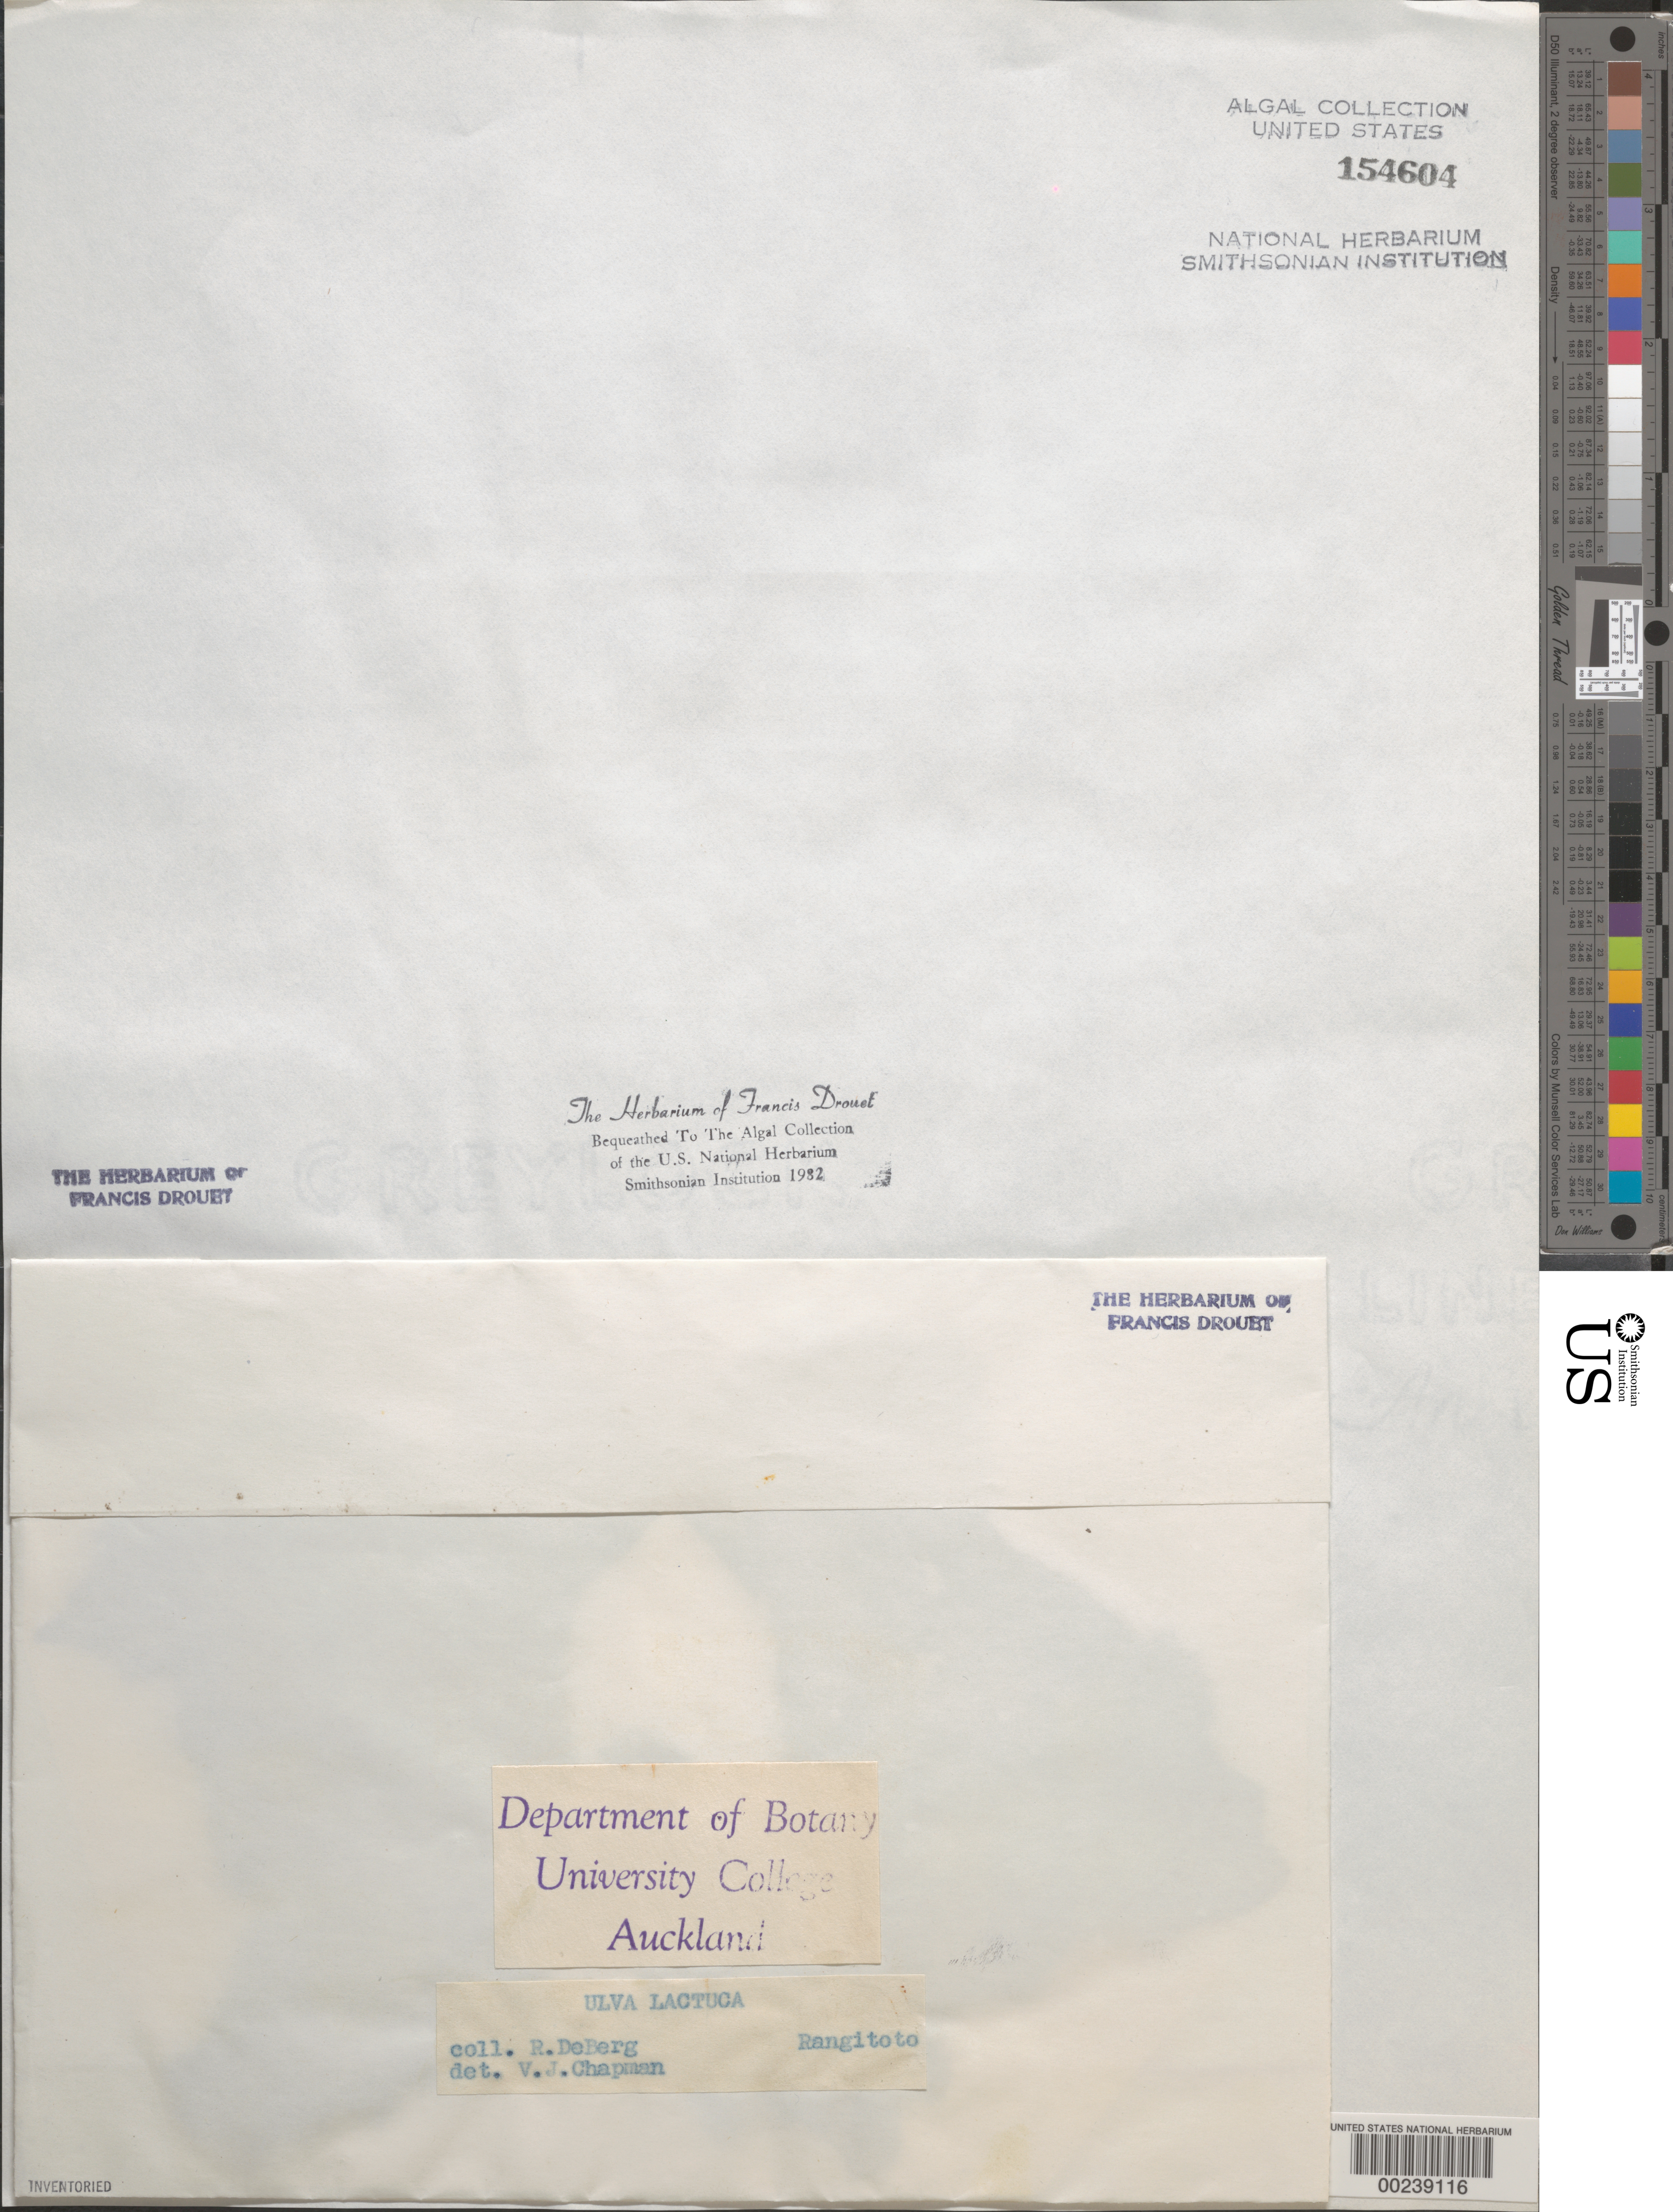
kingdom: Plantae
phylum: Chlorophyta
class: Ulvophyceae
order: Ulvales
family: Ulvaceae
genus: Ulva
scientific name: Ulva lactuca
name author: L.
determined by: Chapman, V. J.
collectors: R. Deberg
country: New Zealand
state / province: Auckland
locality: Rangitoto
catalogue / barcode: US 154604